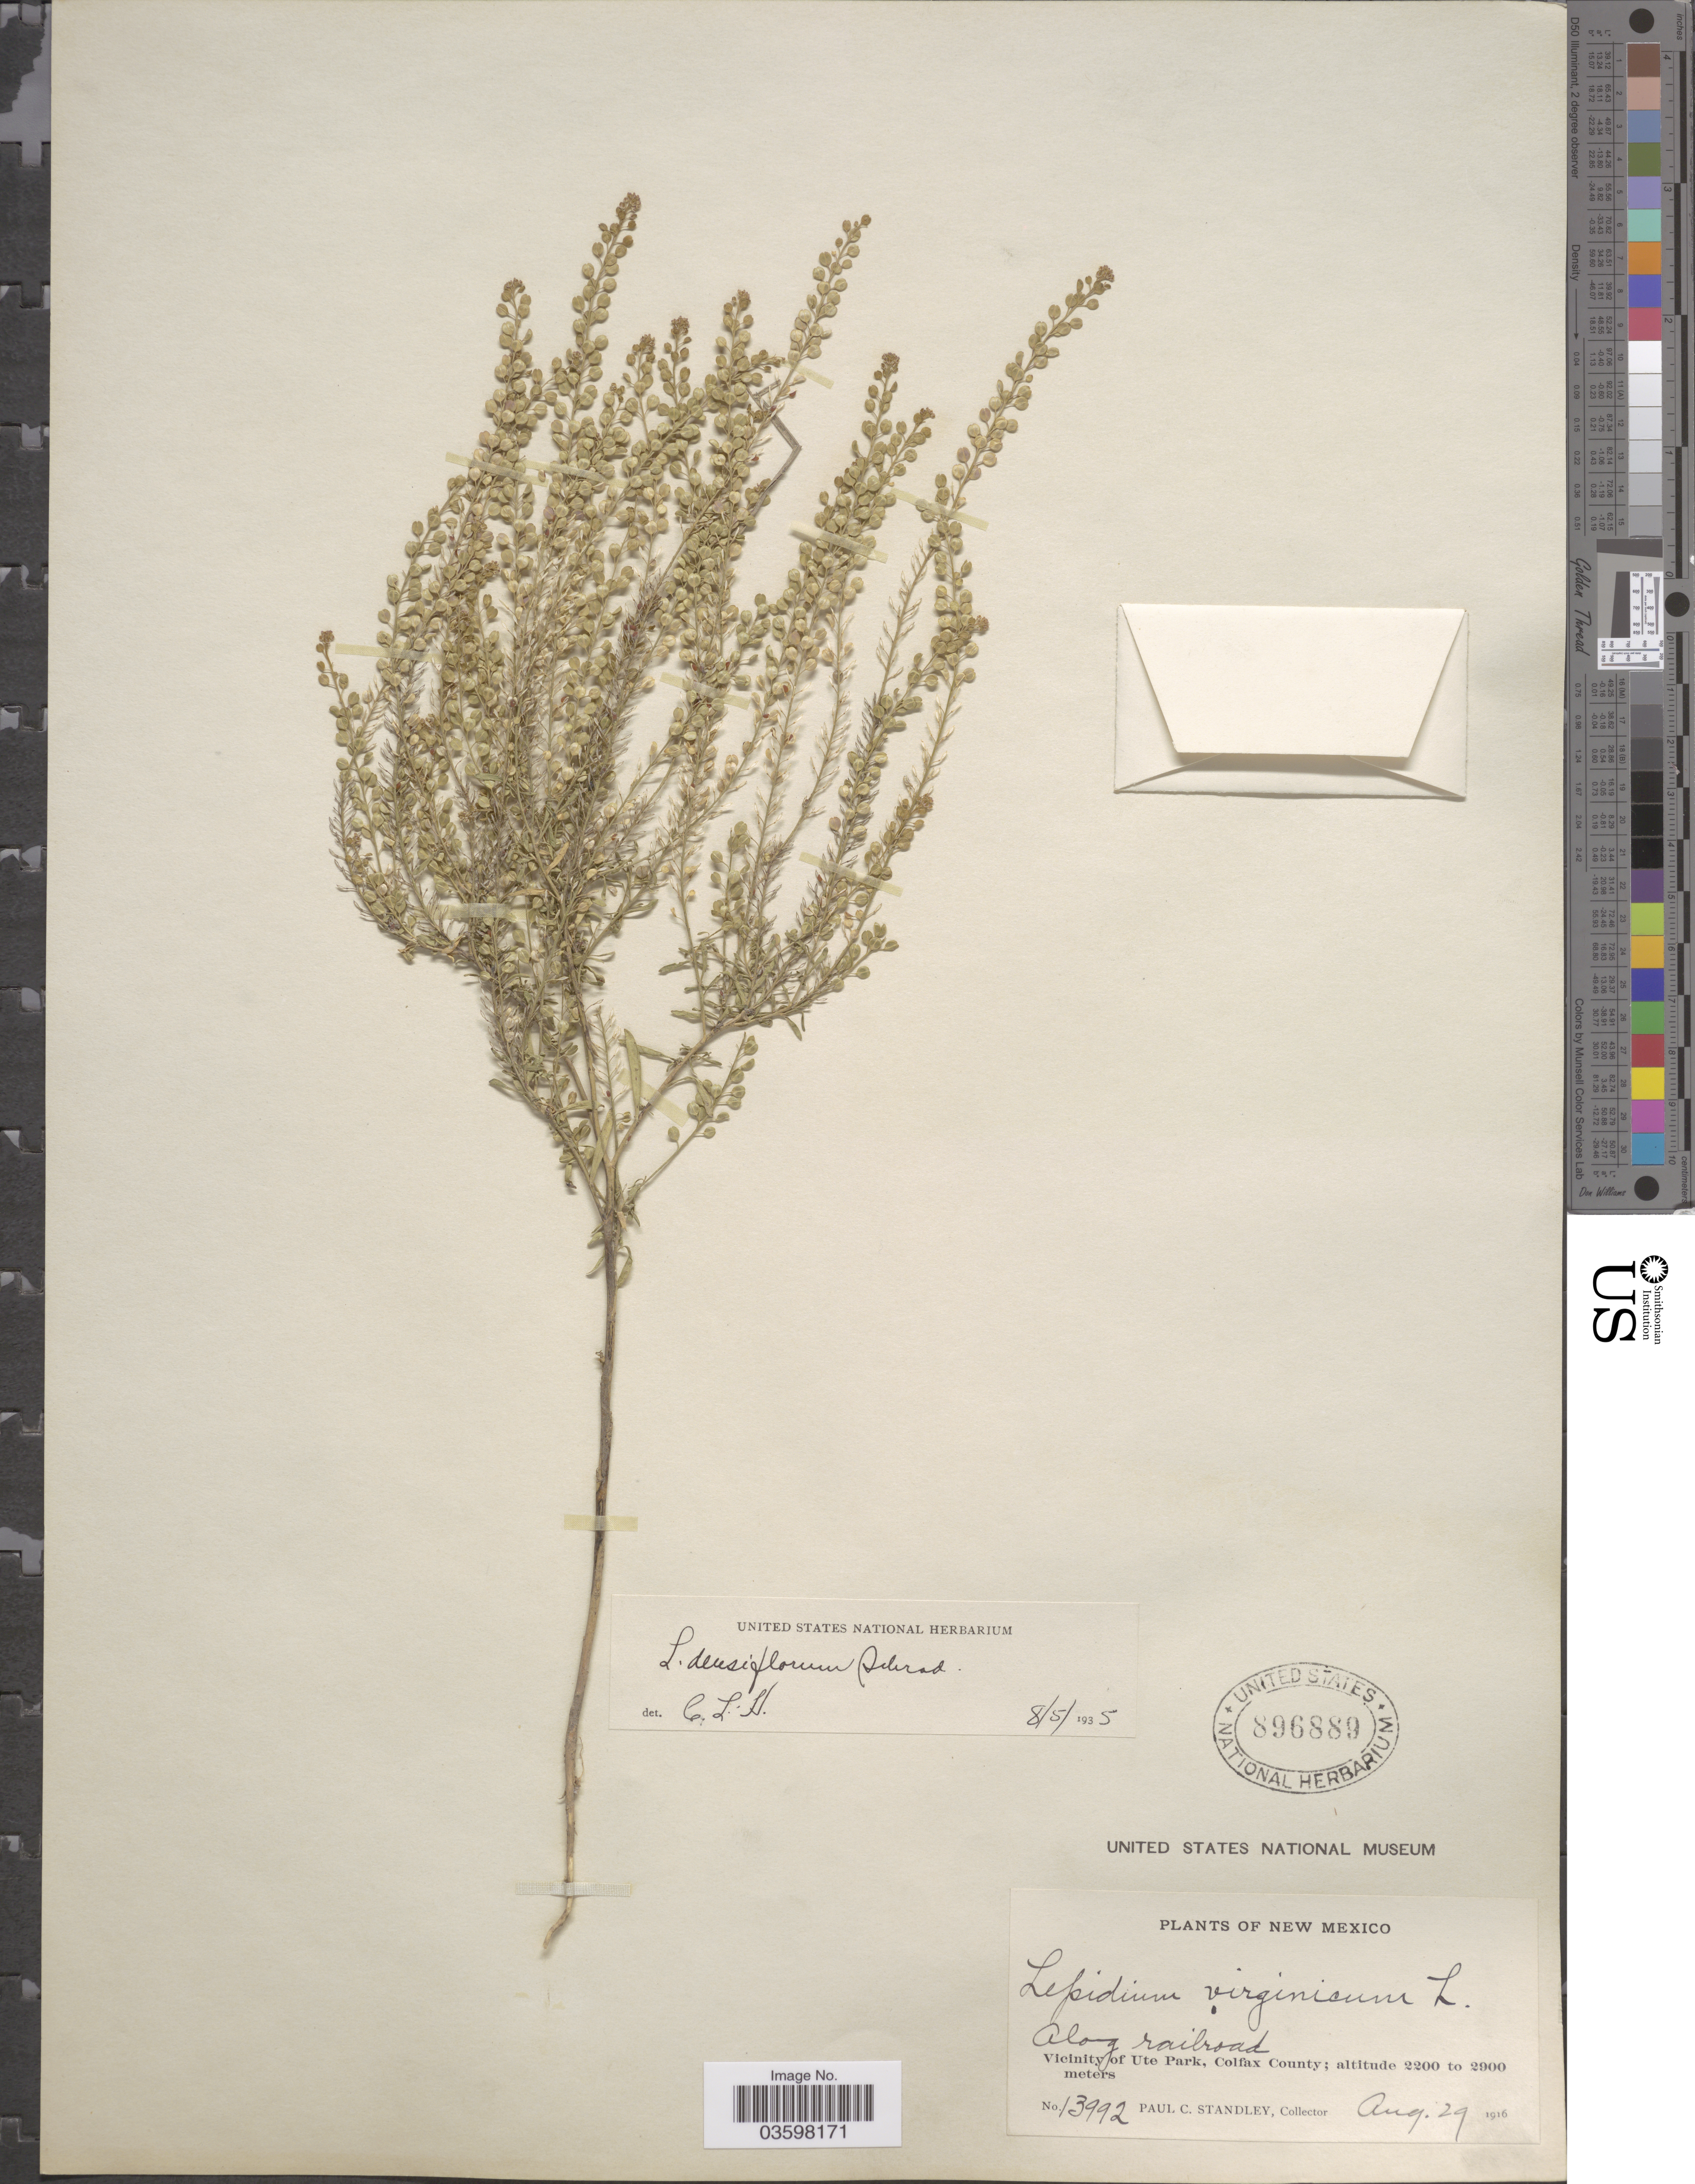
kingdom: Plantae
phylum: Tracheophyta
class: Magnoliopsida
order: Brassicales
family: Brassicaceae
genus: Lepidium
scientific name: Lepidium densiflorum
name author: Schrad.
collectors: P. C. Standley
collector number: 13992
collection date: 1916-08-29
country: United States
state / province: New Mexico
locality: Vicinity of Ute Park, Colfax County.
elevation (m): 2200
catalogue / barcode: US 896889